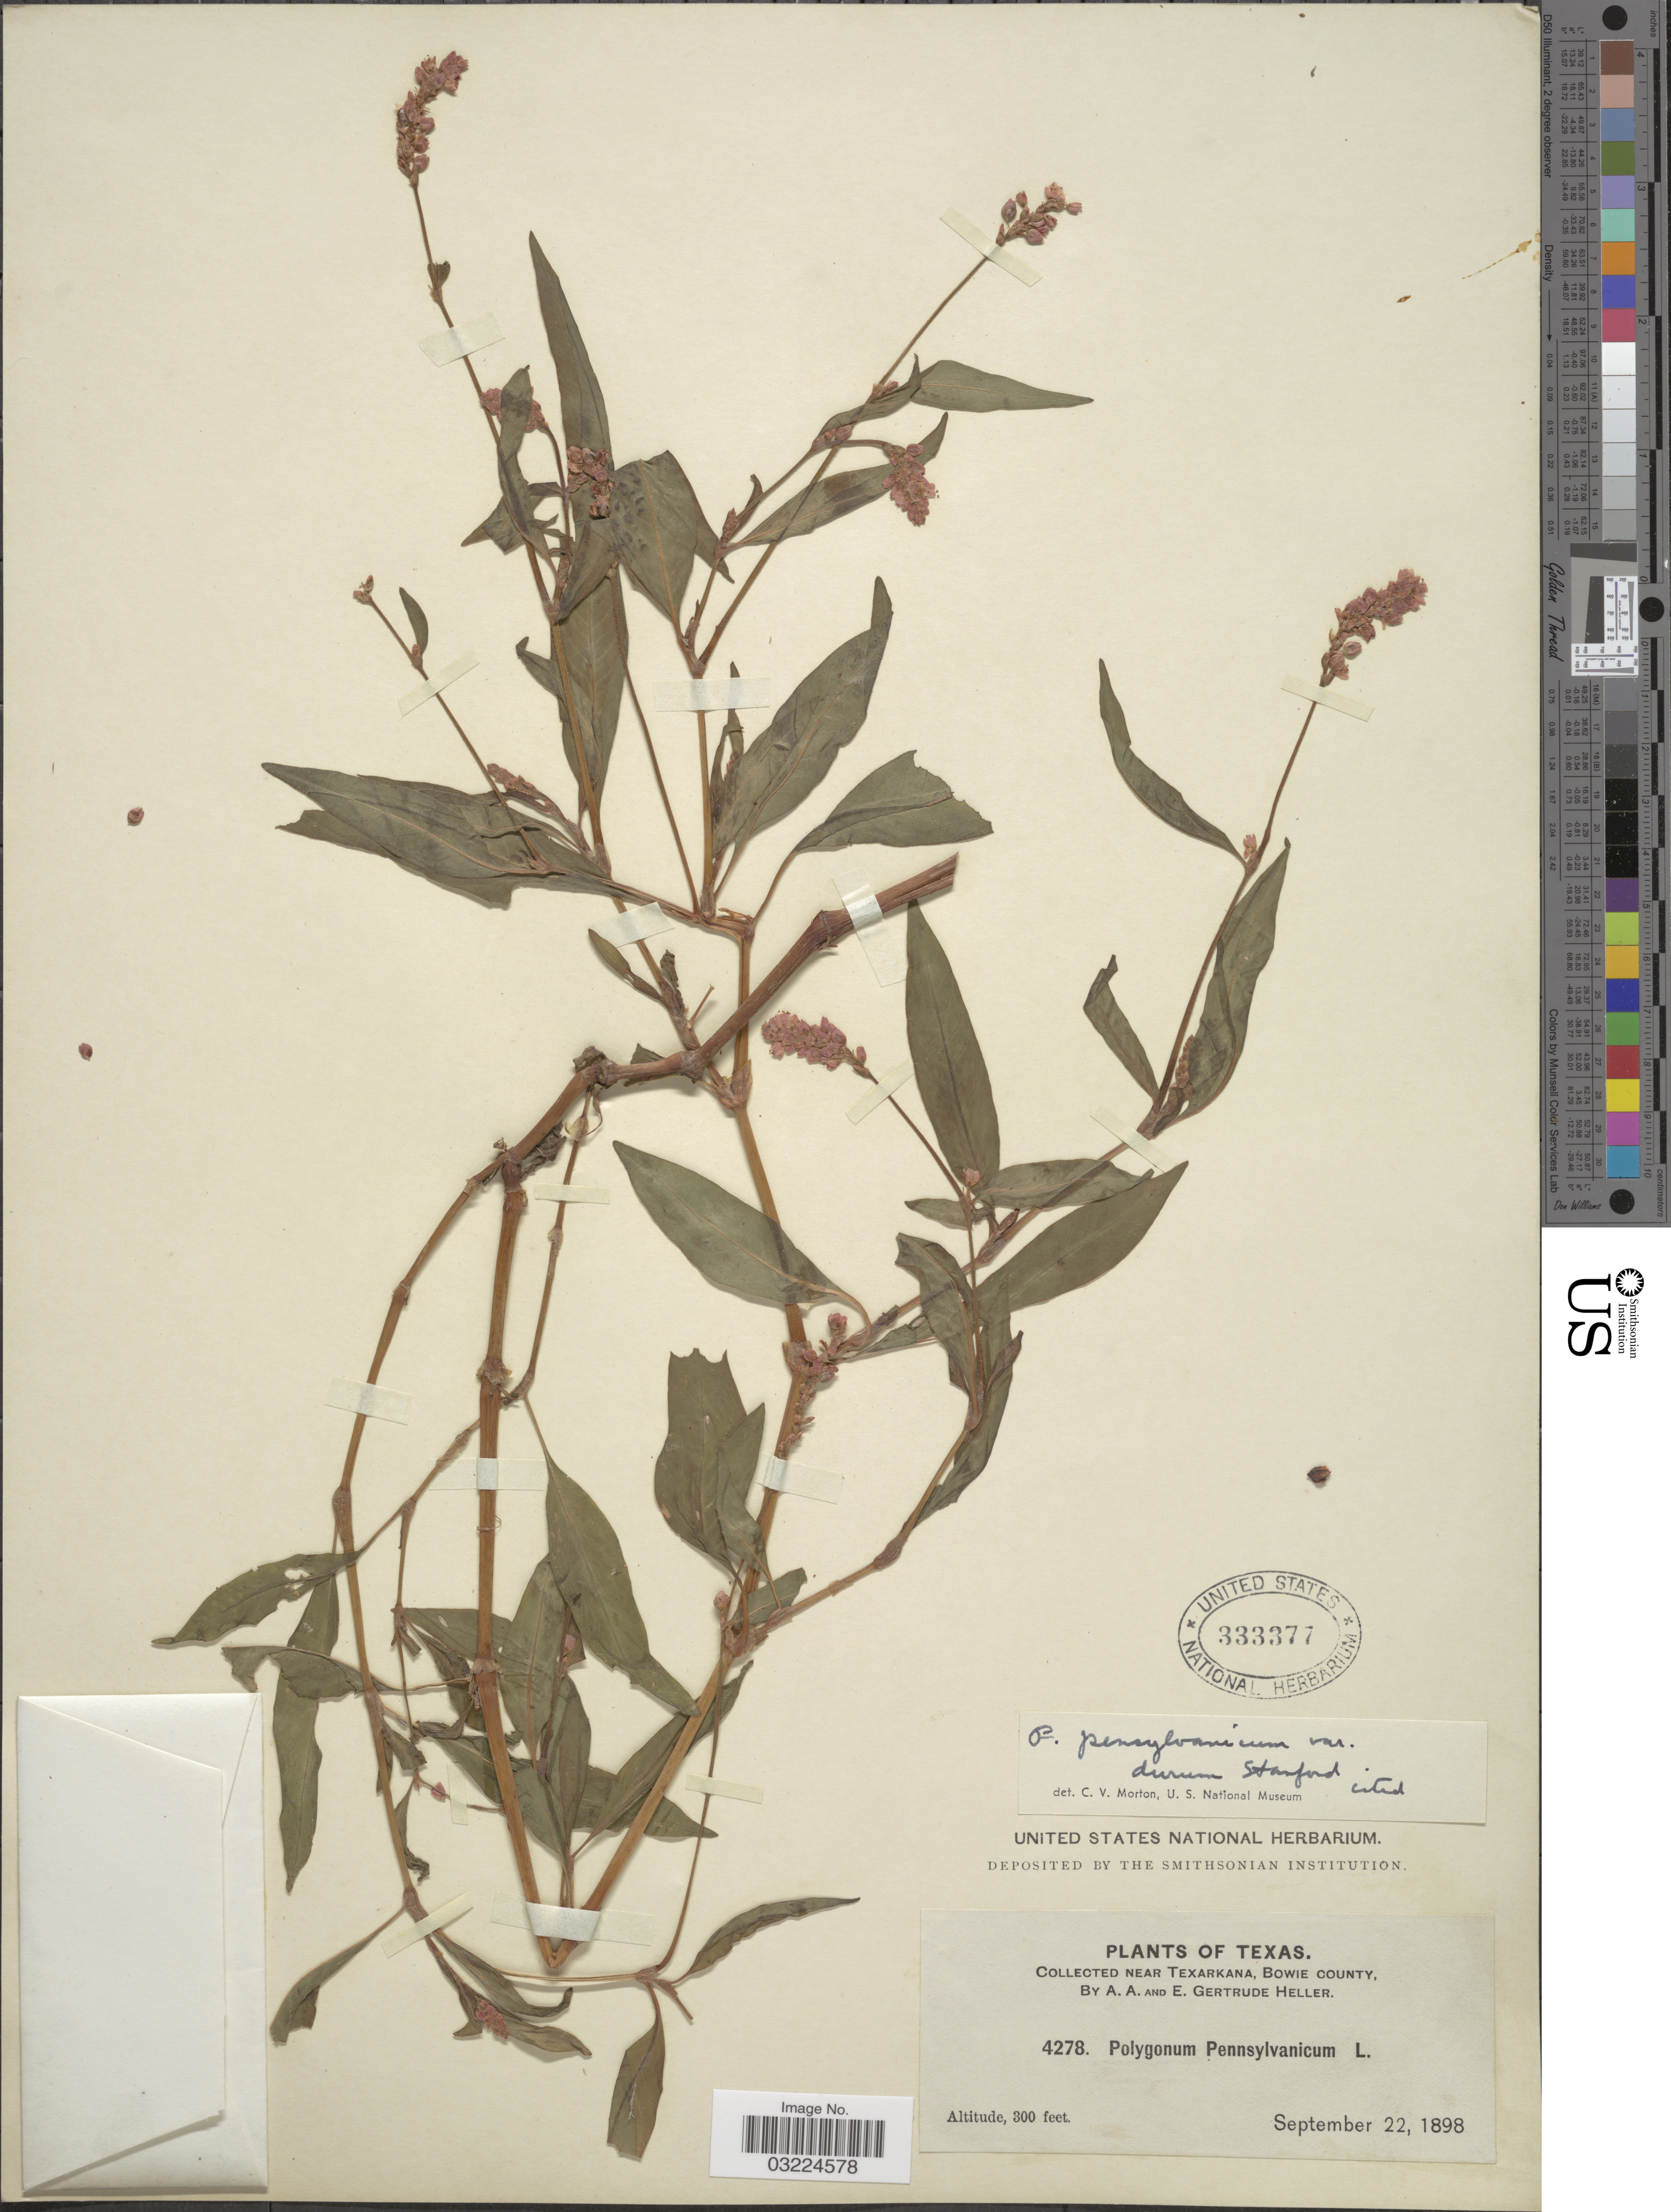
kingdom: Plantae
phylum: Tracheophyta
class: Magnoliopsida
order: Caryophyllales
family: Polygonaceae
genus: Persicaria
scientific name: Persicaria pensylvanica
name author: (L.) M. Gómez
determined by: Atha, D. E.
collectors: A. A. Heller & E. G. Heller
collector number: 4278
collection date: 1898-09-22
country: United States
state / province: Texas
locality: Near Texarkana, Bowie County.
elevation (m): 91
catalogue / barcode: US 333377